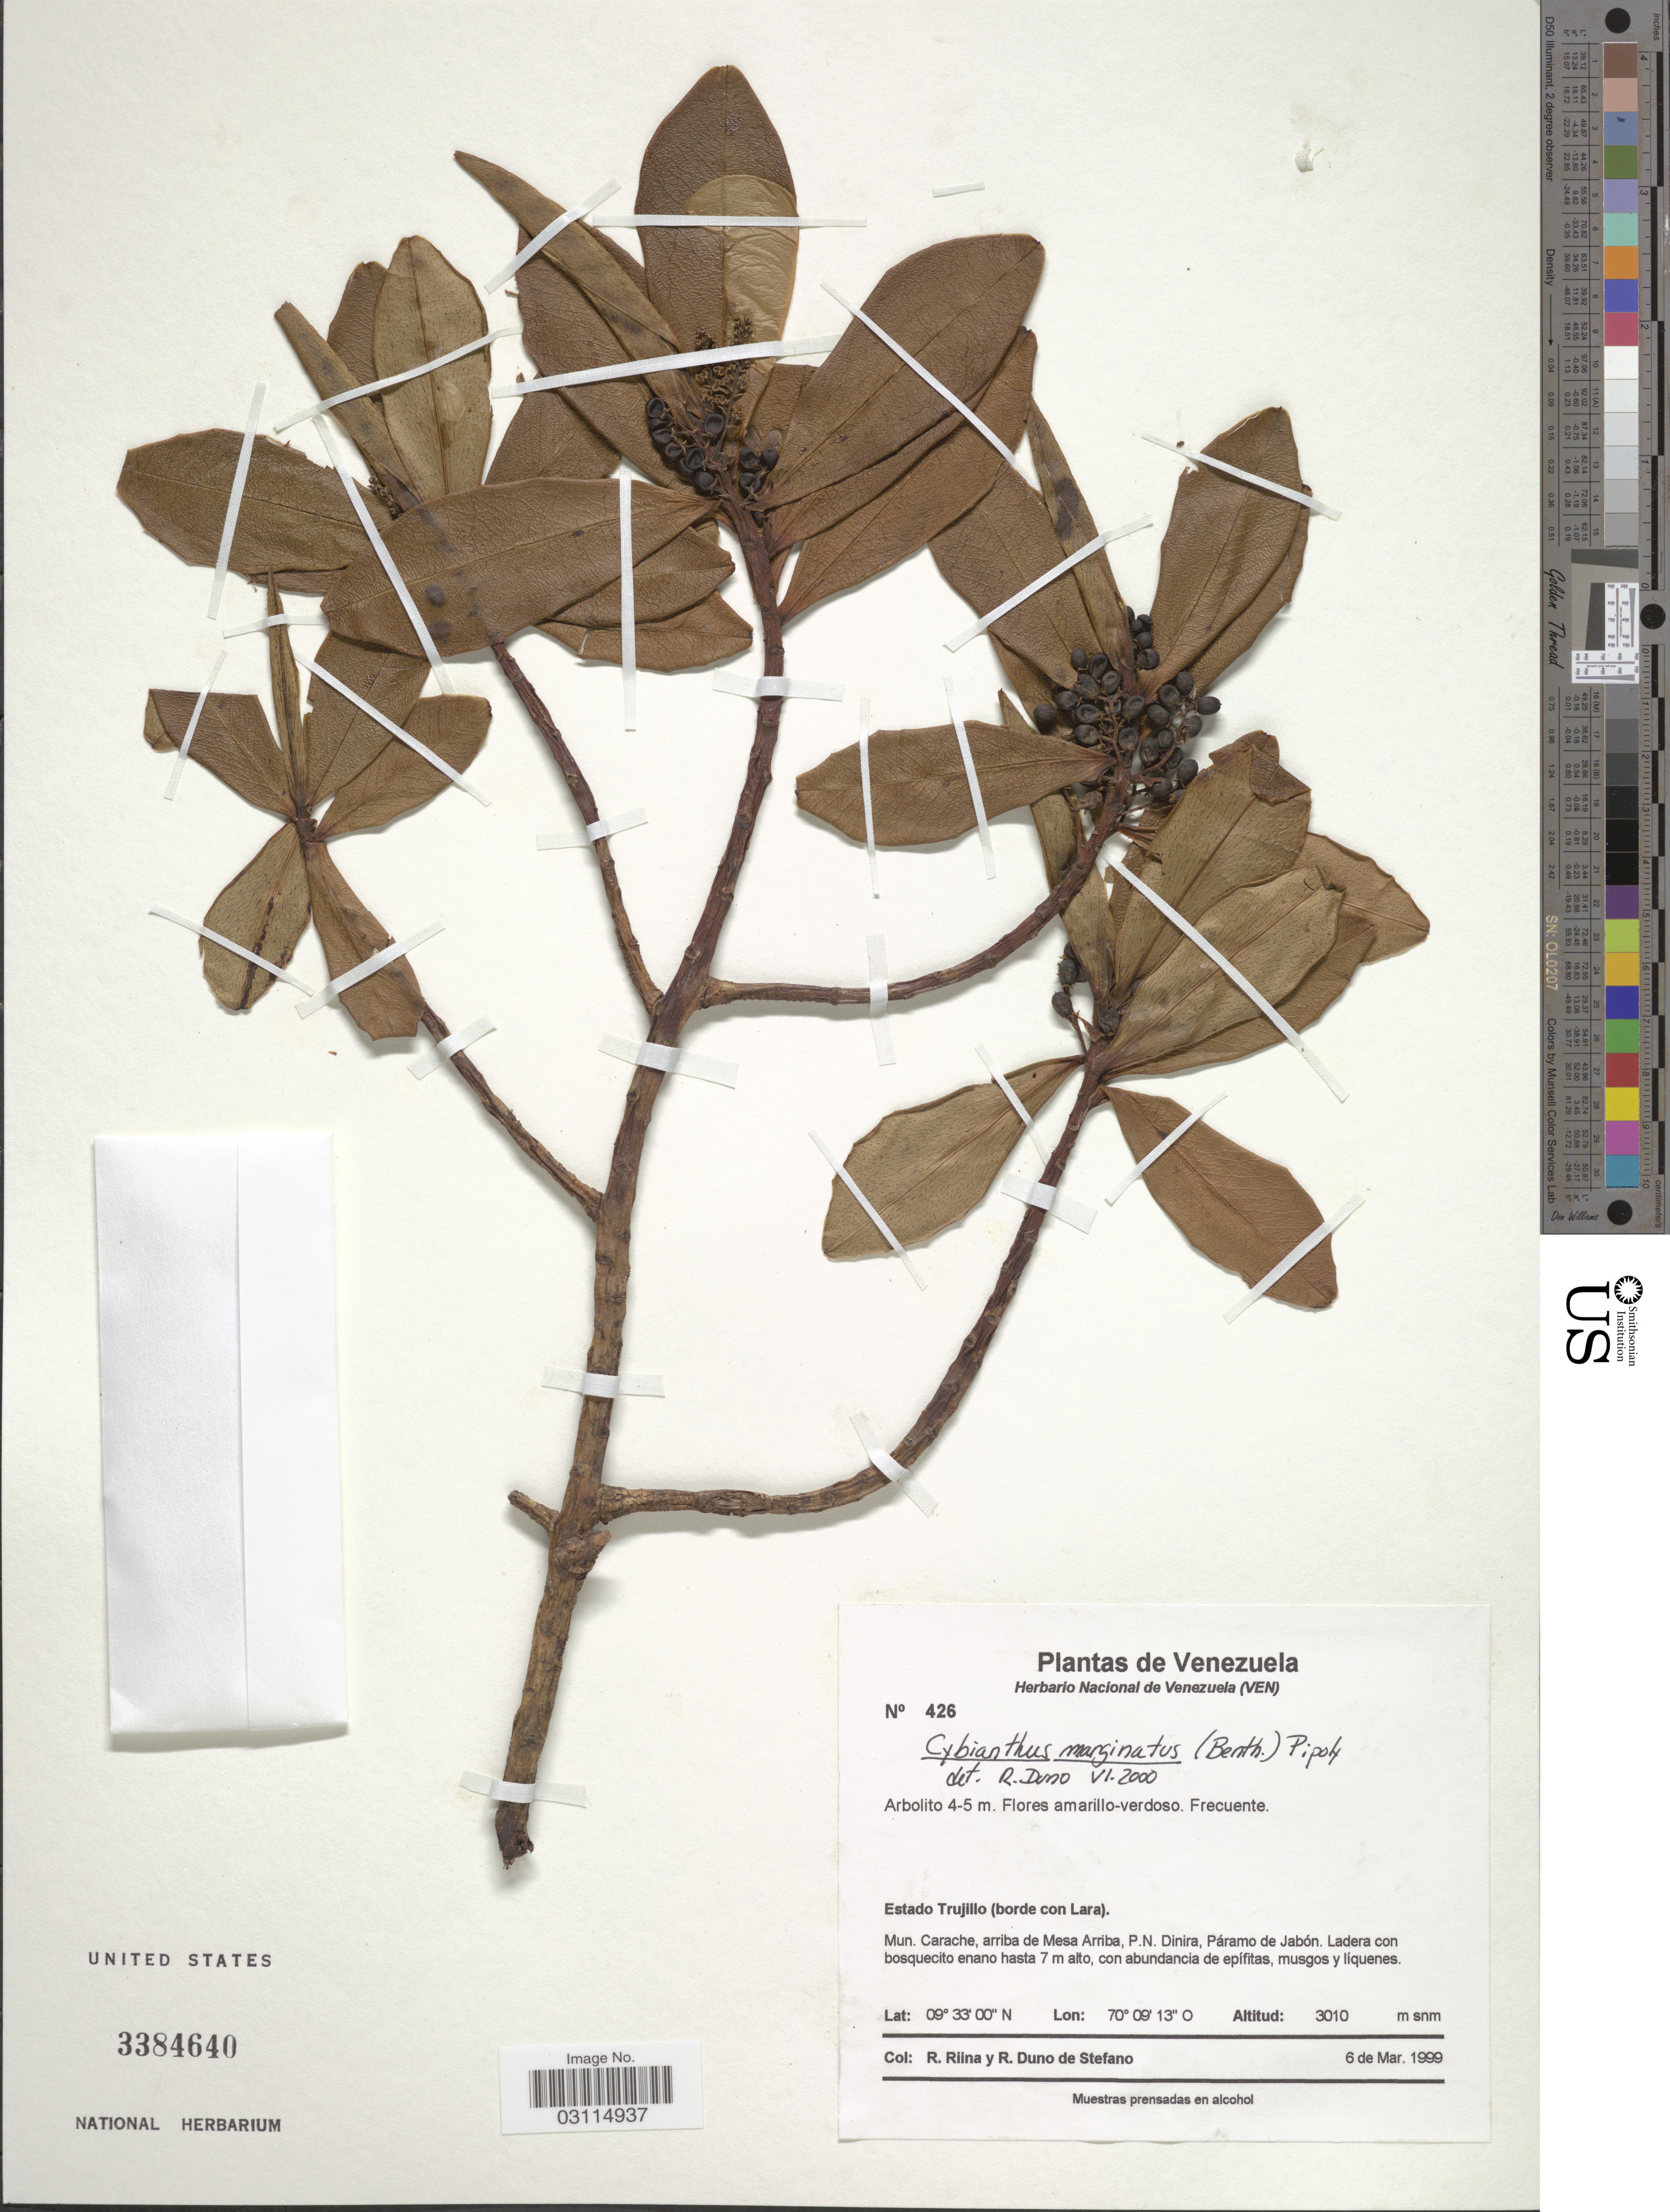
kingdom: Plantae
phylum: Tracheophyta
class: Magnoliopsida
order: Ericales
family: Primulaceae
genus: Cybianthus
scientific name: Cybianthus marginatus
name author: (Benth.) Pipoly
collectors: R. Riina & R. Duno de Stefano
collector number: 426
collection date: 1999-03-06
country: Venezuela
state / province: Trujillo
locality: Estado Trujillo (borde con Lara). Mun. Carache, arriba de Mesa Arriba, P. N. Dinira, Páramo de Jabón.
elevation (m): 3010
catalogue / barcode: US 3384640